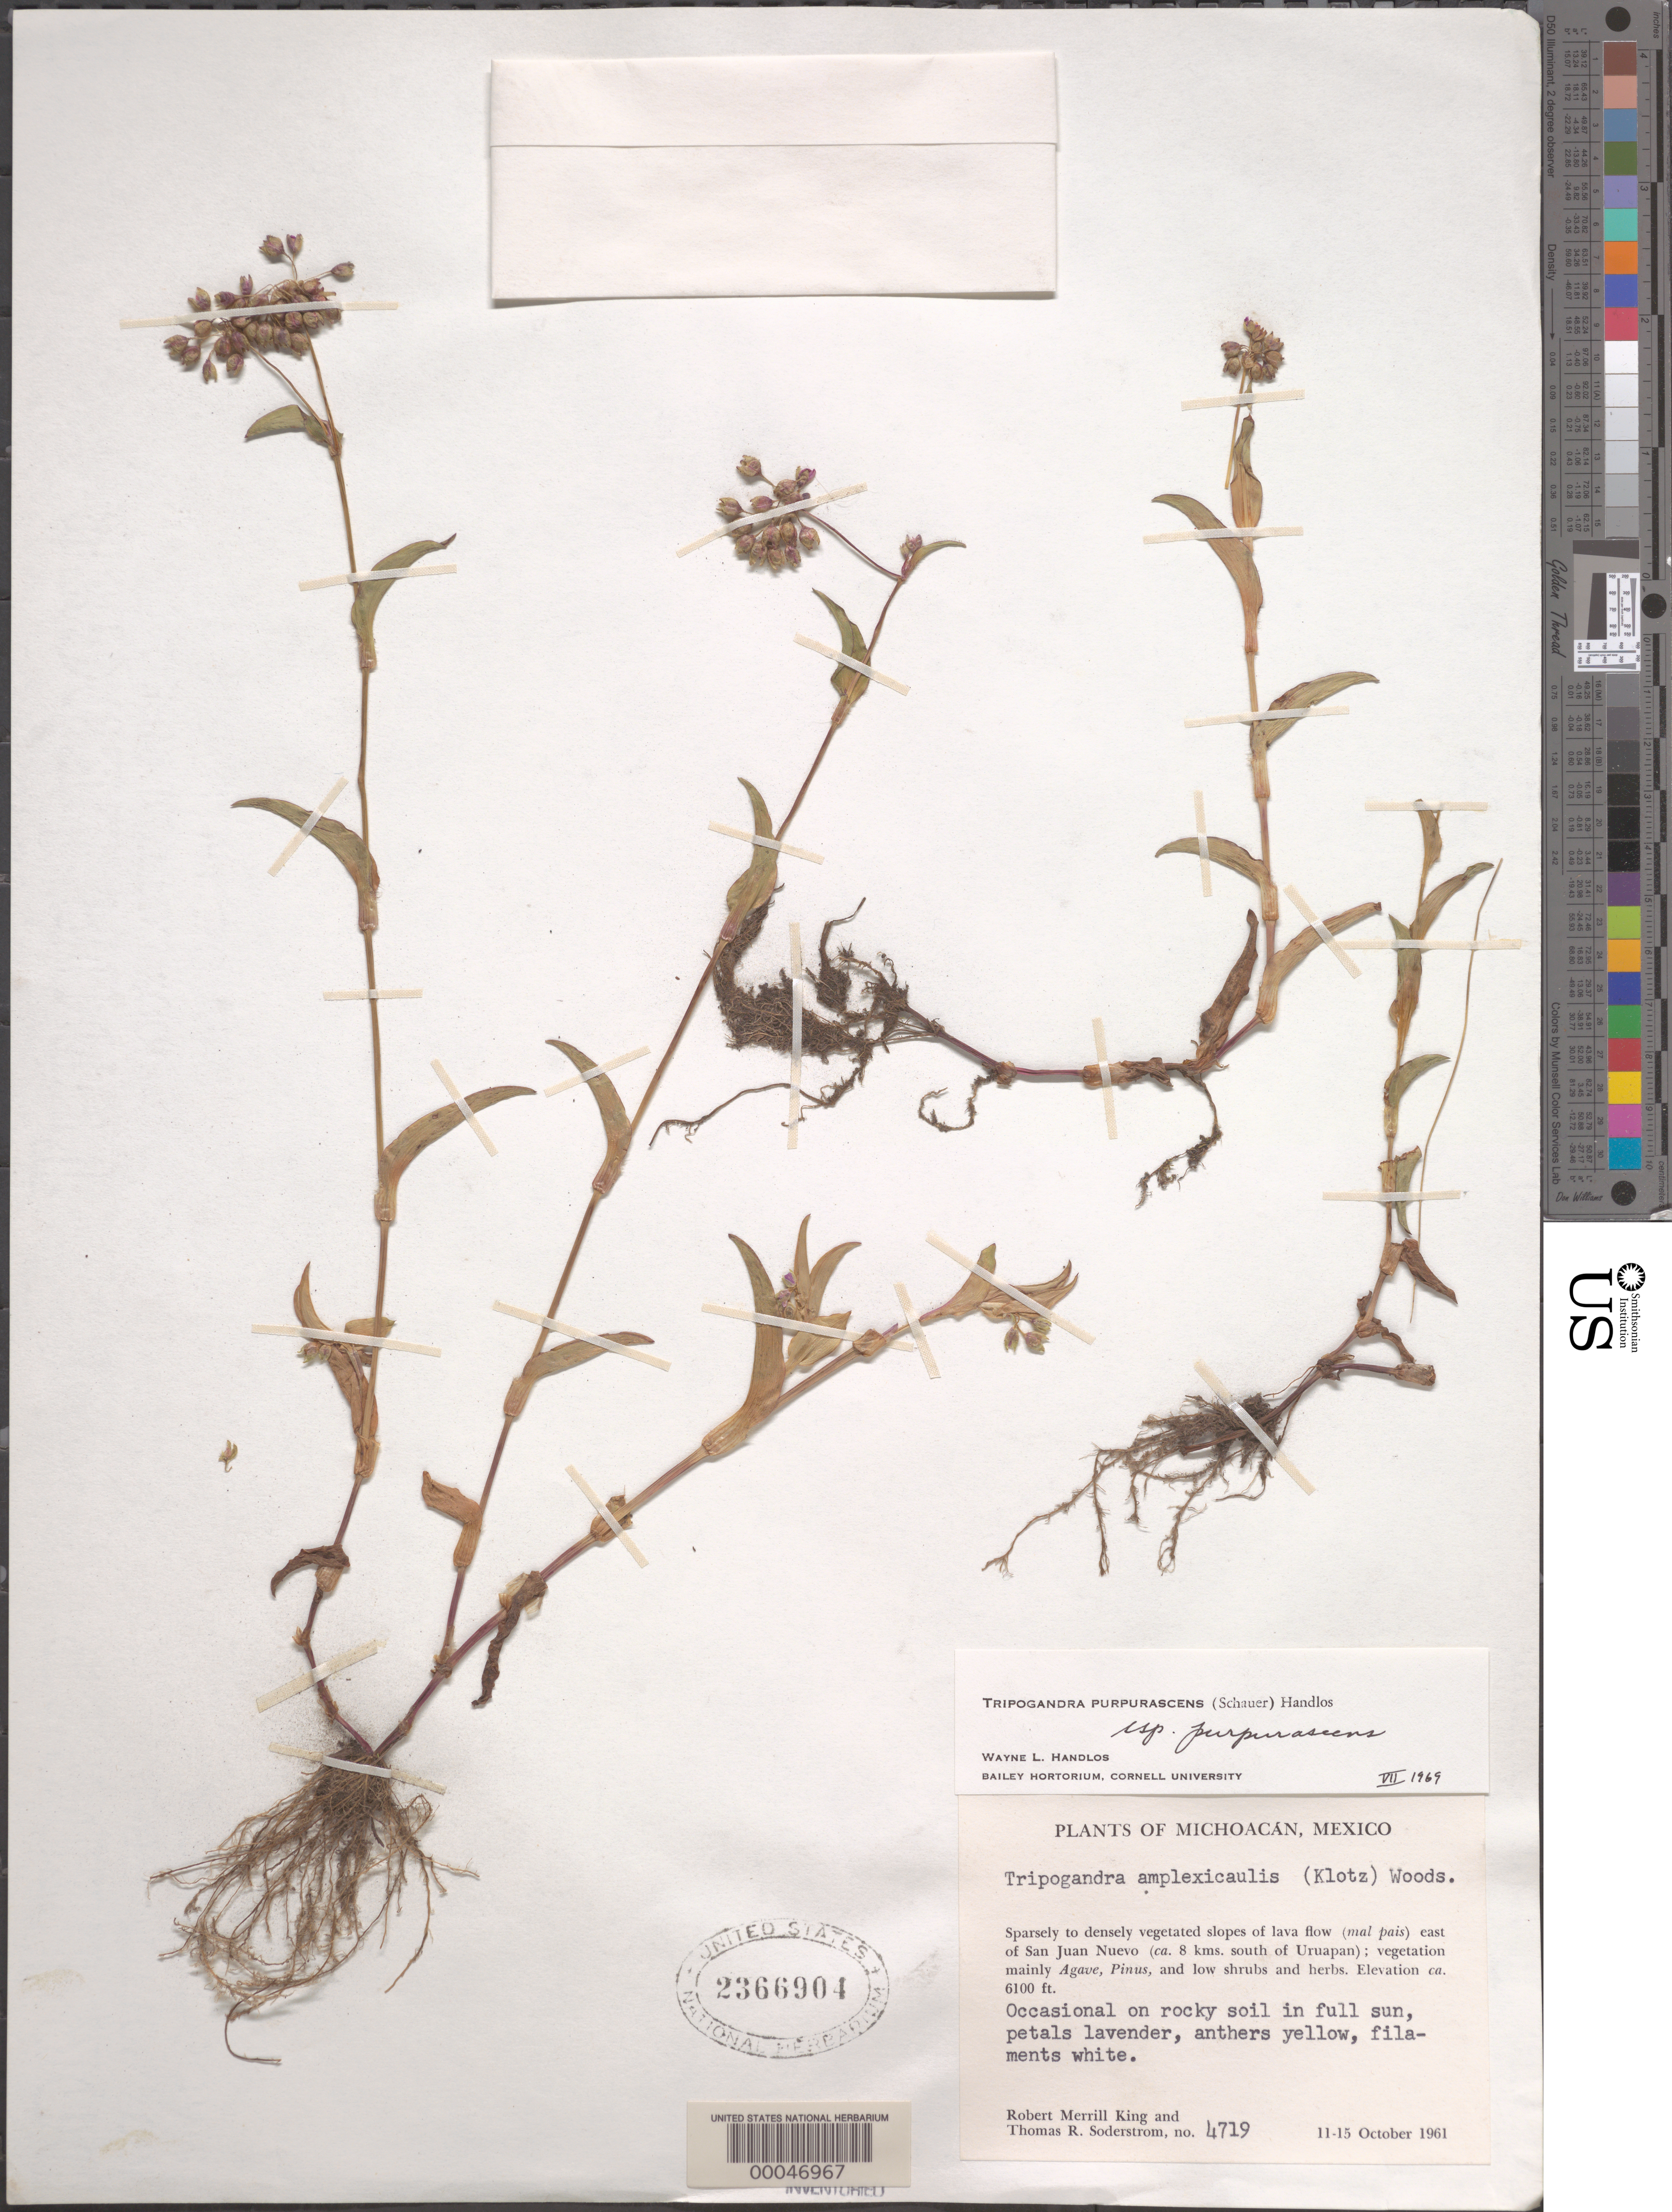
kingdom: Plantae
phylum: Tracheophyta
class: Liliopsida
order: Commelinales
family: Commelinaceae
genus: Tripogandra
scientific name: Tripogandra purpurascens subsp. purpurascens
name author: (S. Schauer) Handlos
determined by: Handlos, W. L.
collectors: R. M. King & T. R. Soderstrom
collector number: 4719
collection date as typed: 11 Oct 1961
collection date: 1961-10-11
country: Mexico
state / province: Michoacán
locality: E of San Juan Nuevo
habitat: Lava slopes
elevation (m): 1861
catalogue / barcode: US 2366904